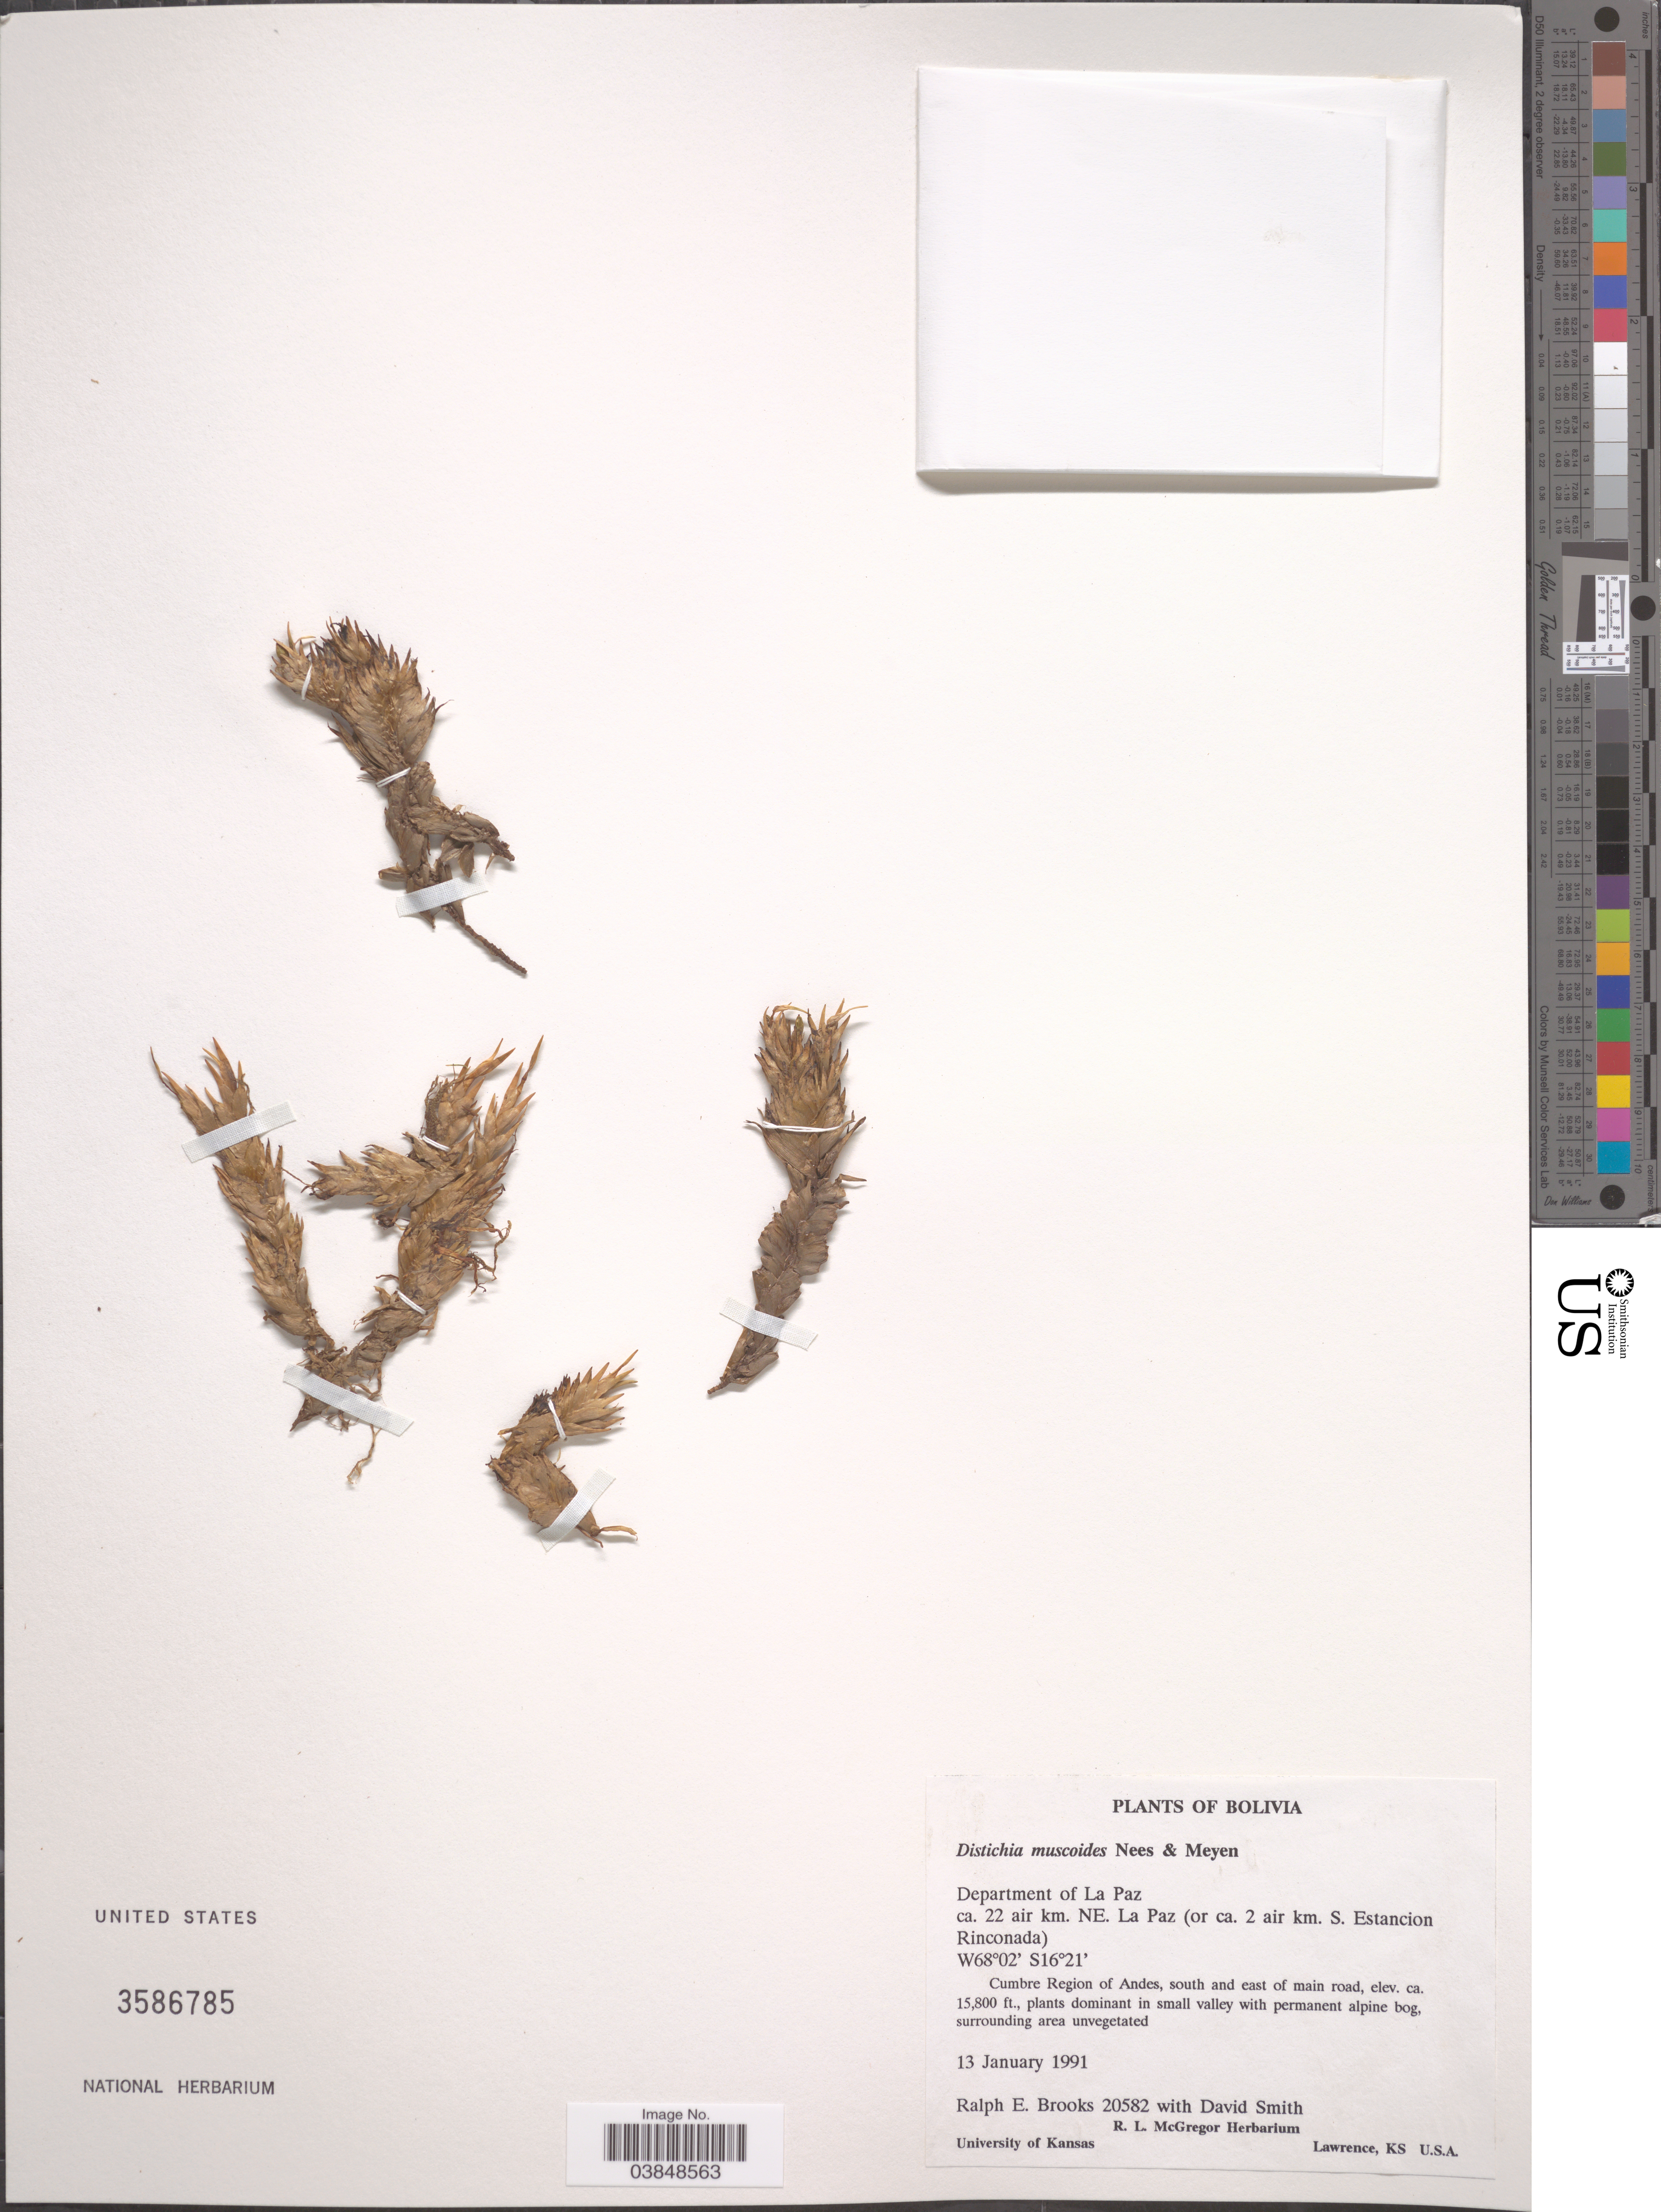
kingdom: Plantae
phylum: Tracheophyta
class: Liliopsida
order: Poales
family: Juncaceae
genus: Distichia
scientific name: Distichia muscoides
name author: Nees & Meyen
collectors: R. E. Brooks & D. Smith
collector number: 20582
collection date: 1991-01-13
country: Bolivia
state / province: La Paz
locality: Department of La Paz. ca. 22 air km. NE. La Paz (or ca. 2 air km. S. Estancion Rinconada). Cumbre Region of Andes, south and east of main road.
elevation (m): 4816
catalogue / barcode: US 3586785